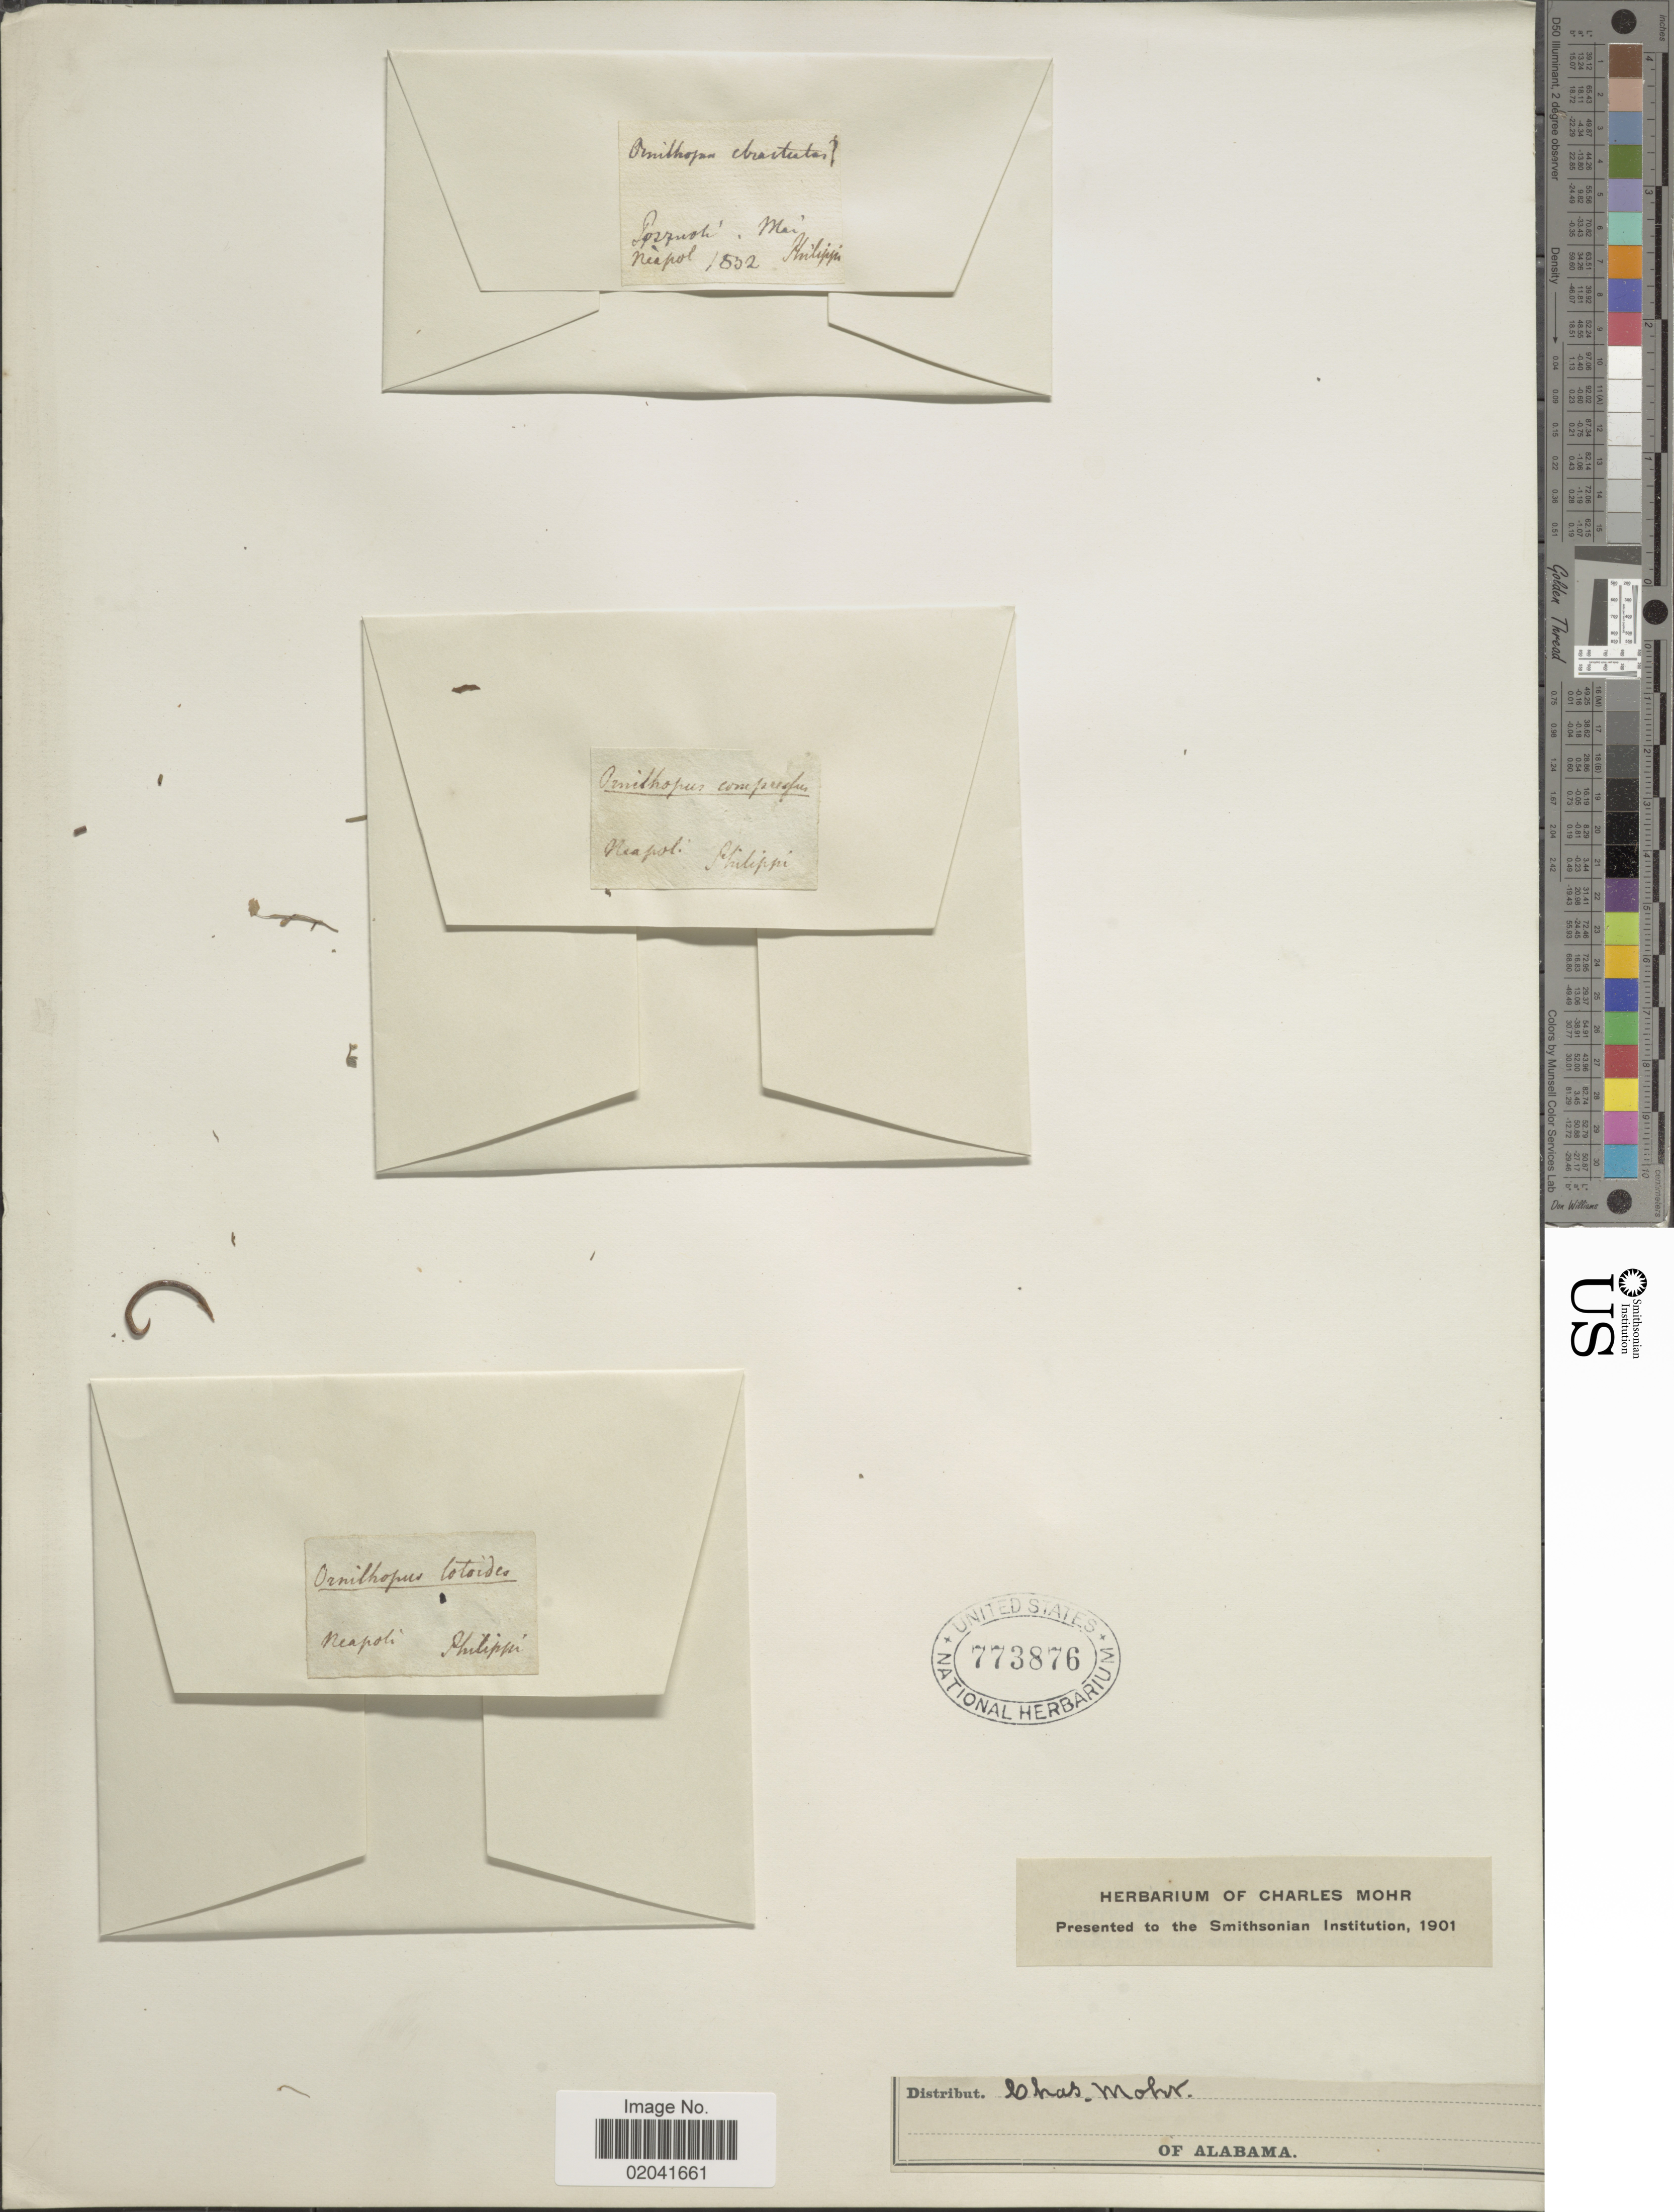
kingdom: Plantae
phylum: Tracheophyta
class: Magnoliopsida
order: Fabales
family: Fabaceae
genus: Ornithopus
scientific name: Ornithopus ebracteatus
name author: Brot.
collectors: -. Phillipi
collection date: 1832-05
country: Italy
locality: Neapoli.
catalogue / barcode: US 773876